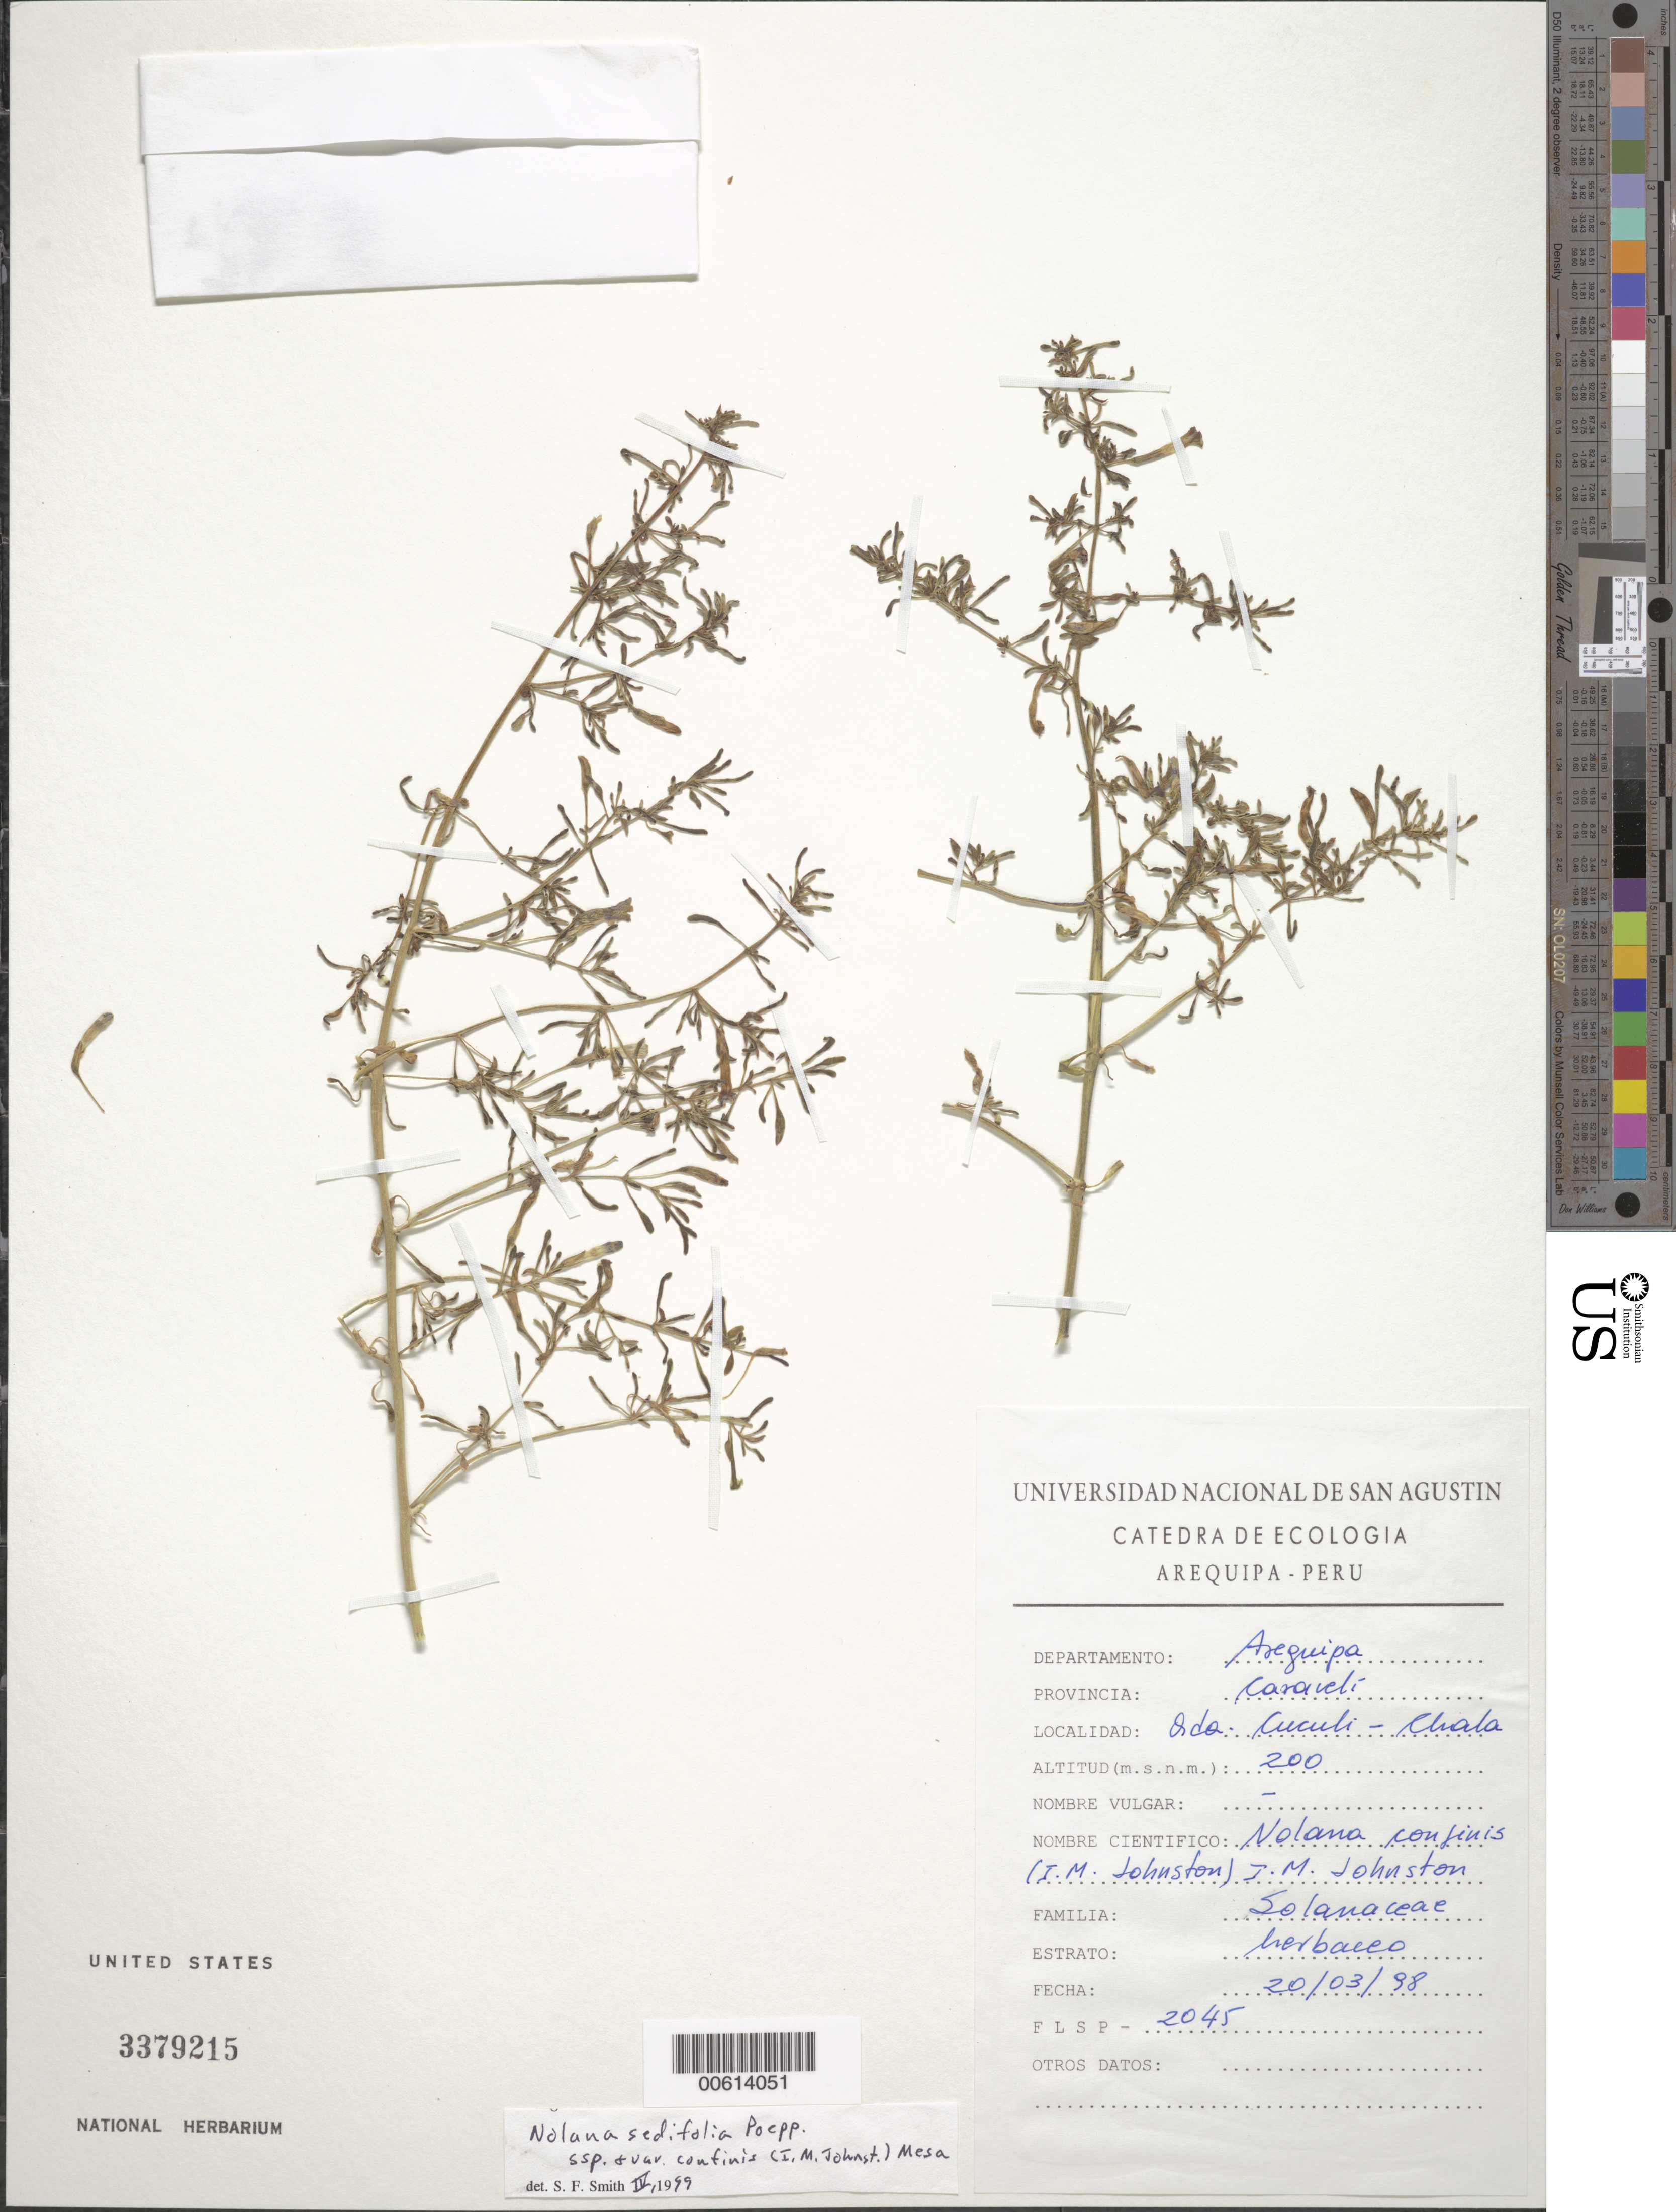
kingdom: Plantae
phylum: Tracheophyta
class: Magnoliopsida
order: Solanales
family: Solanaceae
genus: Nolana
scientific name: Nolana sedifolia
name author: Poepp.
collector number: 2045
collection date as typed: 20 Mar 1998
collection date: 1998-03-20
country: Peru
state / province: Arequipa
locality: Oda-Cuculi-Chala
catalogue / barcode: US 3379215